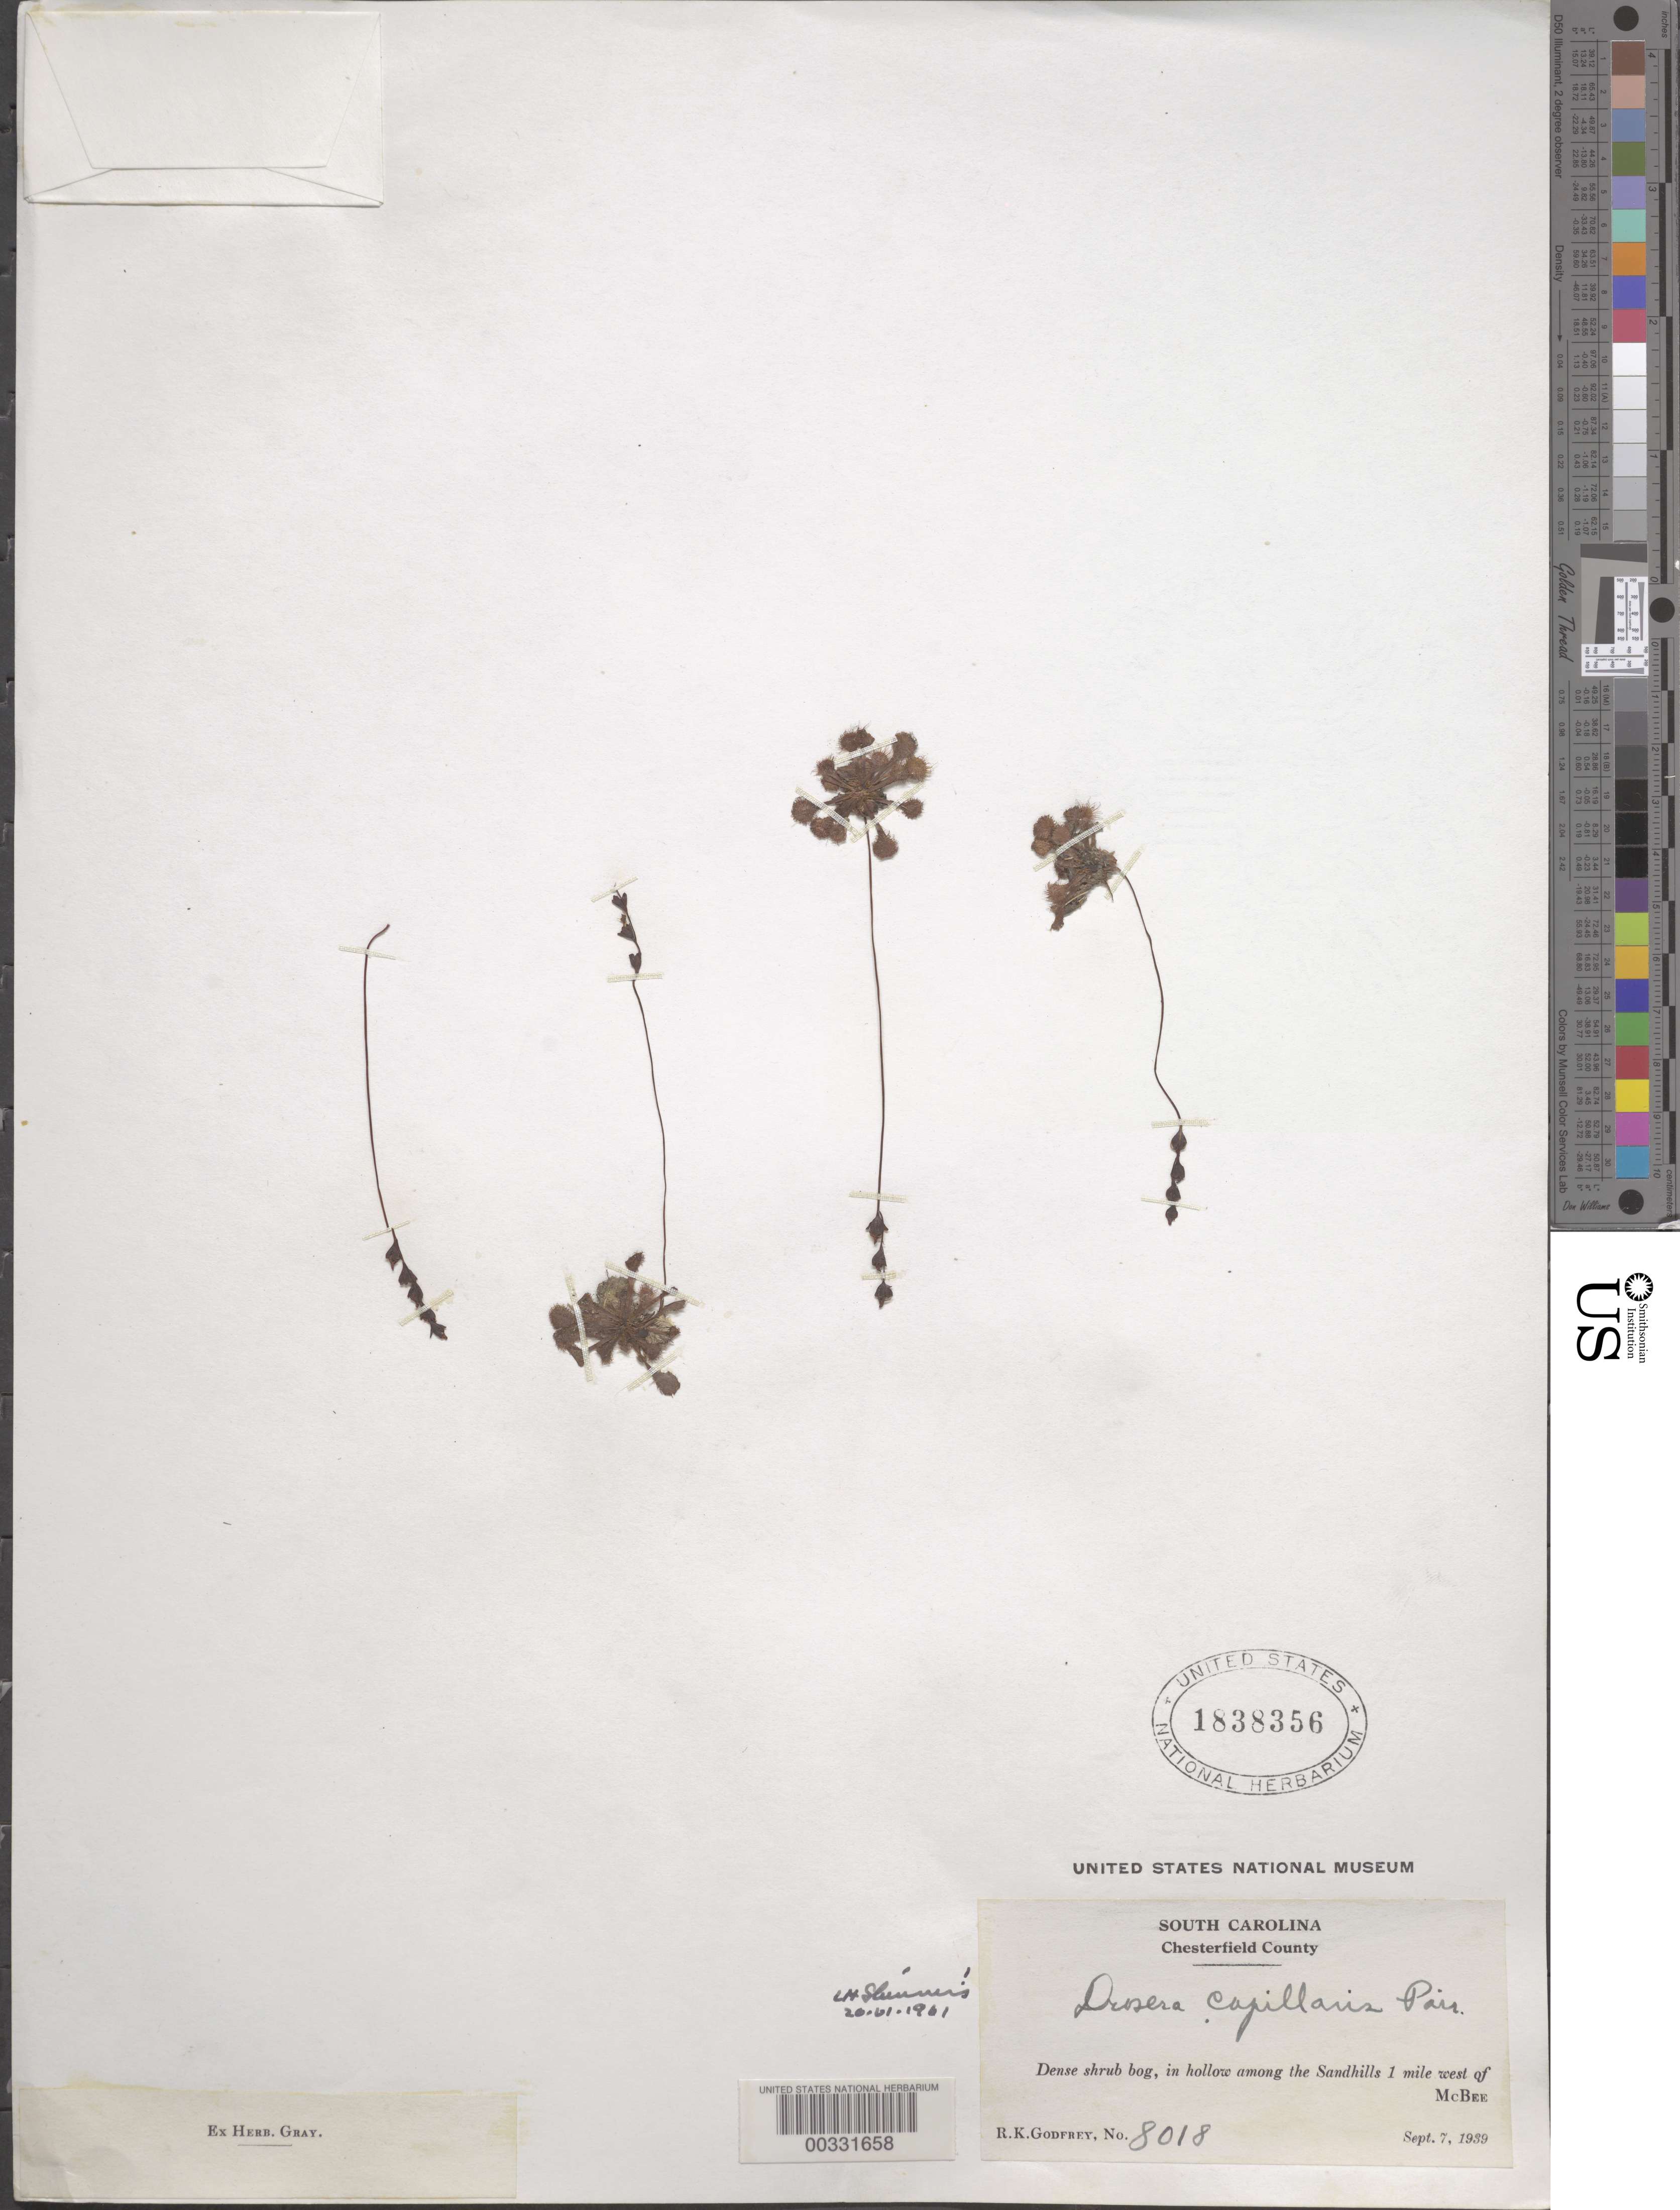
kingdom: Plantae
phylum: Tracheophyta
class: Magnoliopsida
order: Caryophyllales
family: Droseraceae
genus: Drosera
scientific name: Drosera capillaris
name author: Poir.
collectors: R. K. Godfrey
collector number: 8018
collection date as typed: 07 Sep 1939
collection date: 1939-09-07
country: United States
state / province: South Carolina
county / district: Chesterfield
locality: Mcbee, 1 mile west of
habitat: Dense shrub bog, in hollow among the sandhills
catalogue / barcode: US 1838356